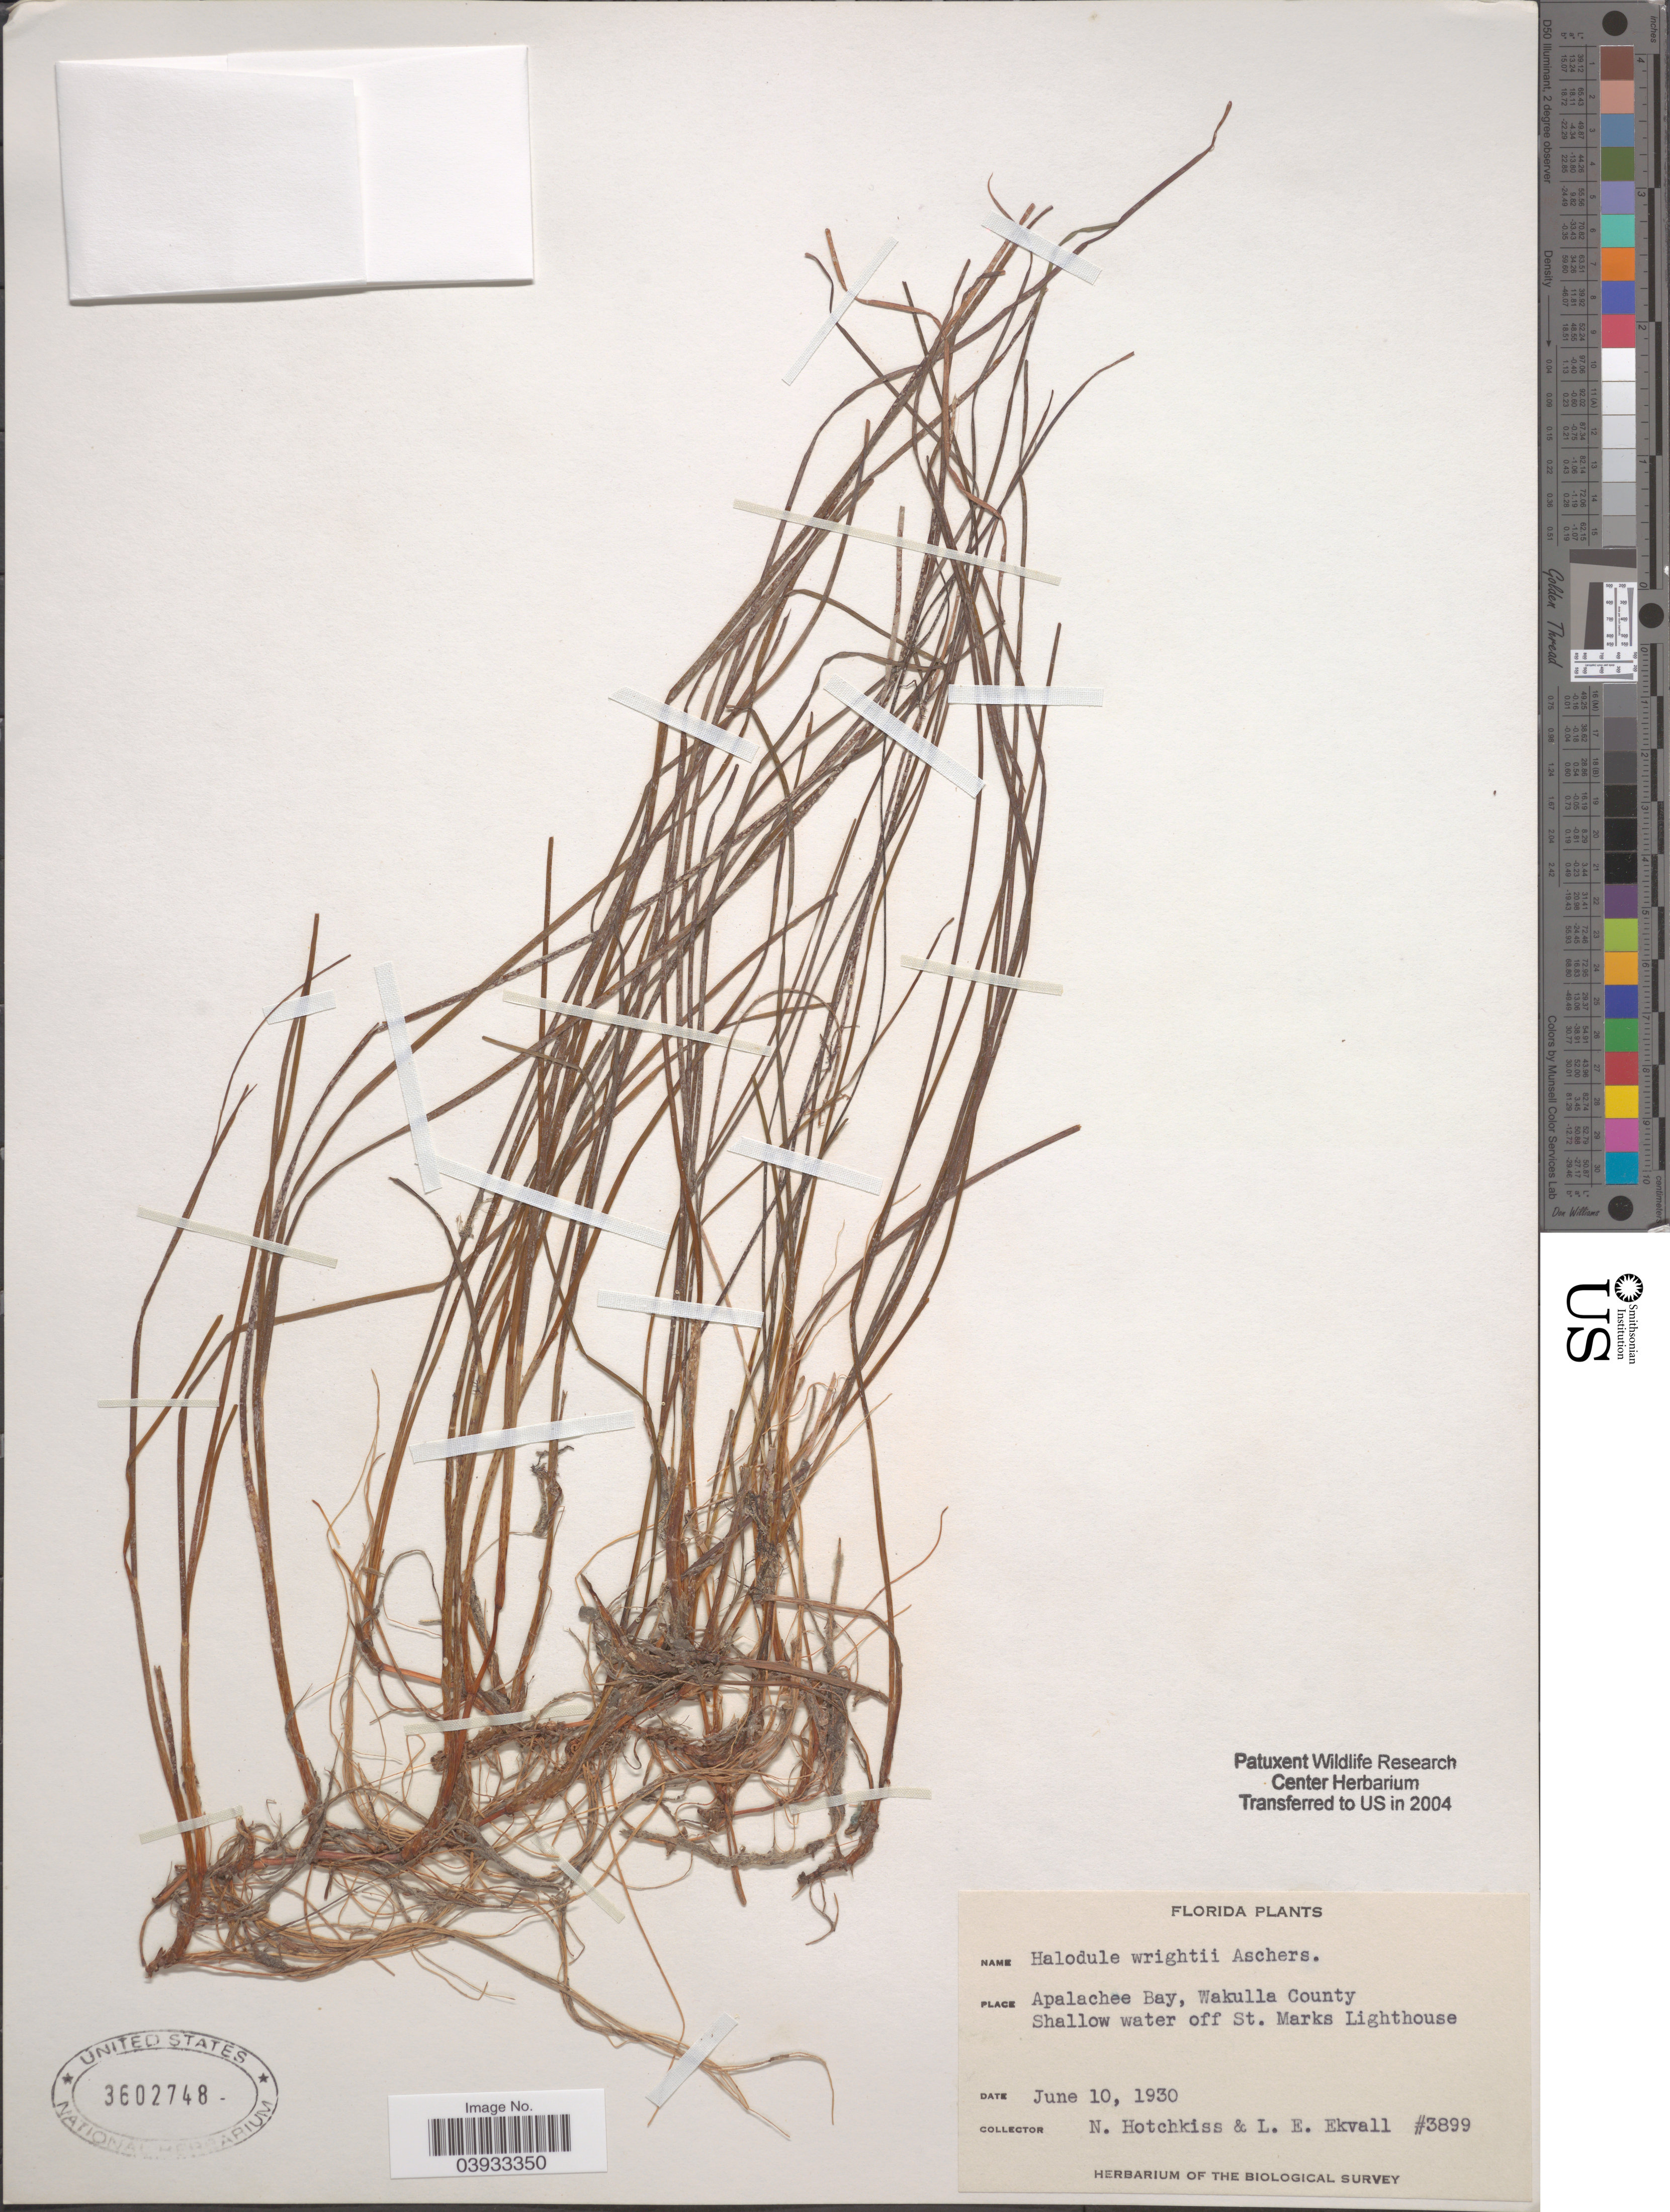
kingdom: Plantae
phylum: Tracheophyta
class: Liliopsida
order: Alismatales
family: Cymodoceaceae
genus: Halodule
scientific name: Halodule wrightii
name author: Asch.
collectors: N. Hotchkiss & L. Ekvall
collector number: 3899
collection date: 1930-06-10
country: United States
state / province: Florida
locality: Apalachee Bay, Wakulla County. Shallow water off St. Marks Lighthouse.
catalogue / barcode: US 3602748